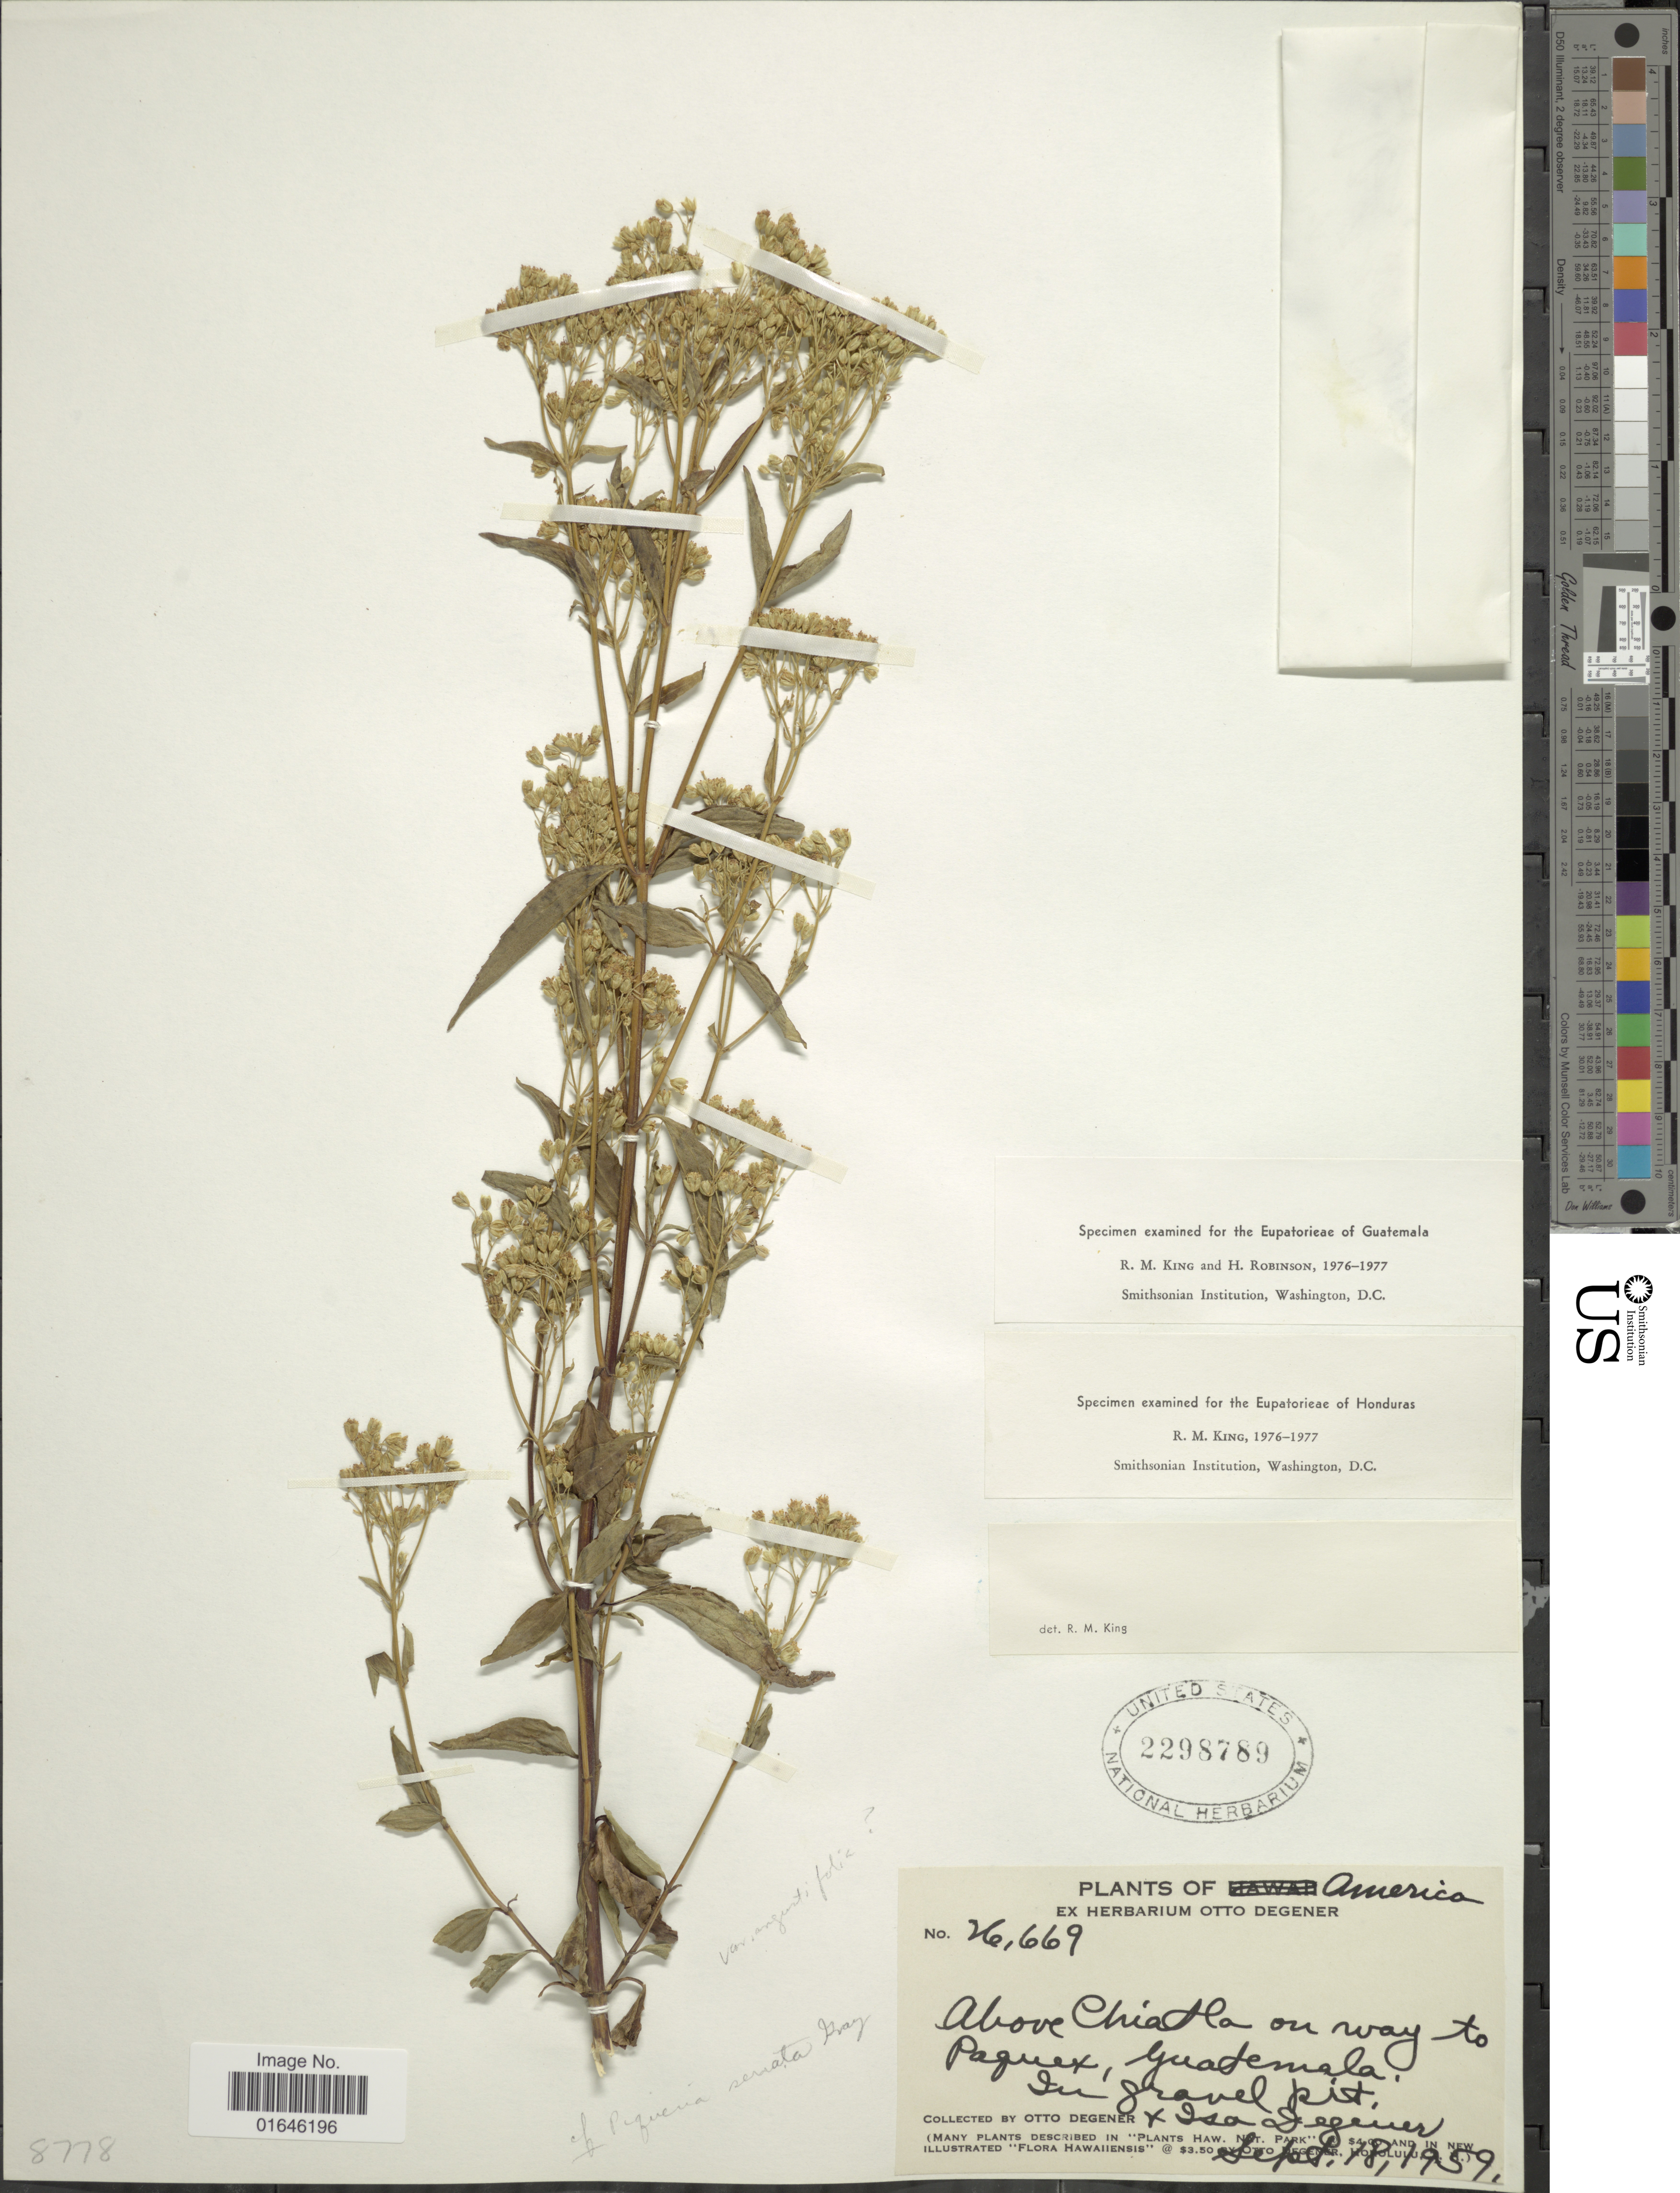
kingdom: Plantae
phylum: Tracheophyta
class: Magnoliopsida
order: Asterales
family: Asteraceae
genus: Piqueria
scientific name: Piqueria trinervia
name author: Cav.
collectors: O. Degener & I. Degener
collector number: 26669*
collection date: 1959-09-18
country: Guatemala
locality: America, Above Chiantla on way to Páquix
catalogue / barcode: US 2297879